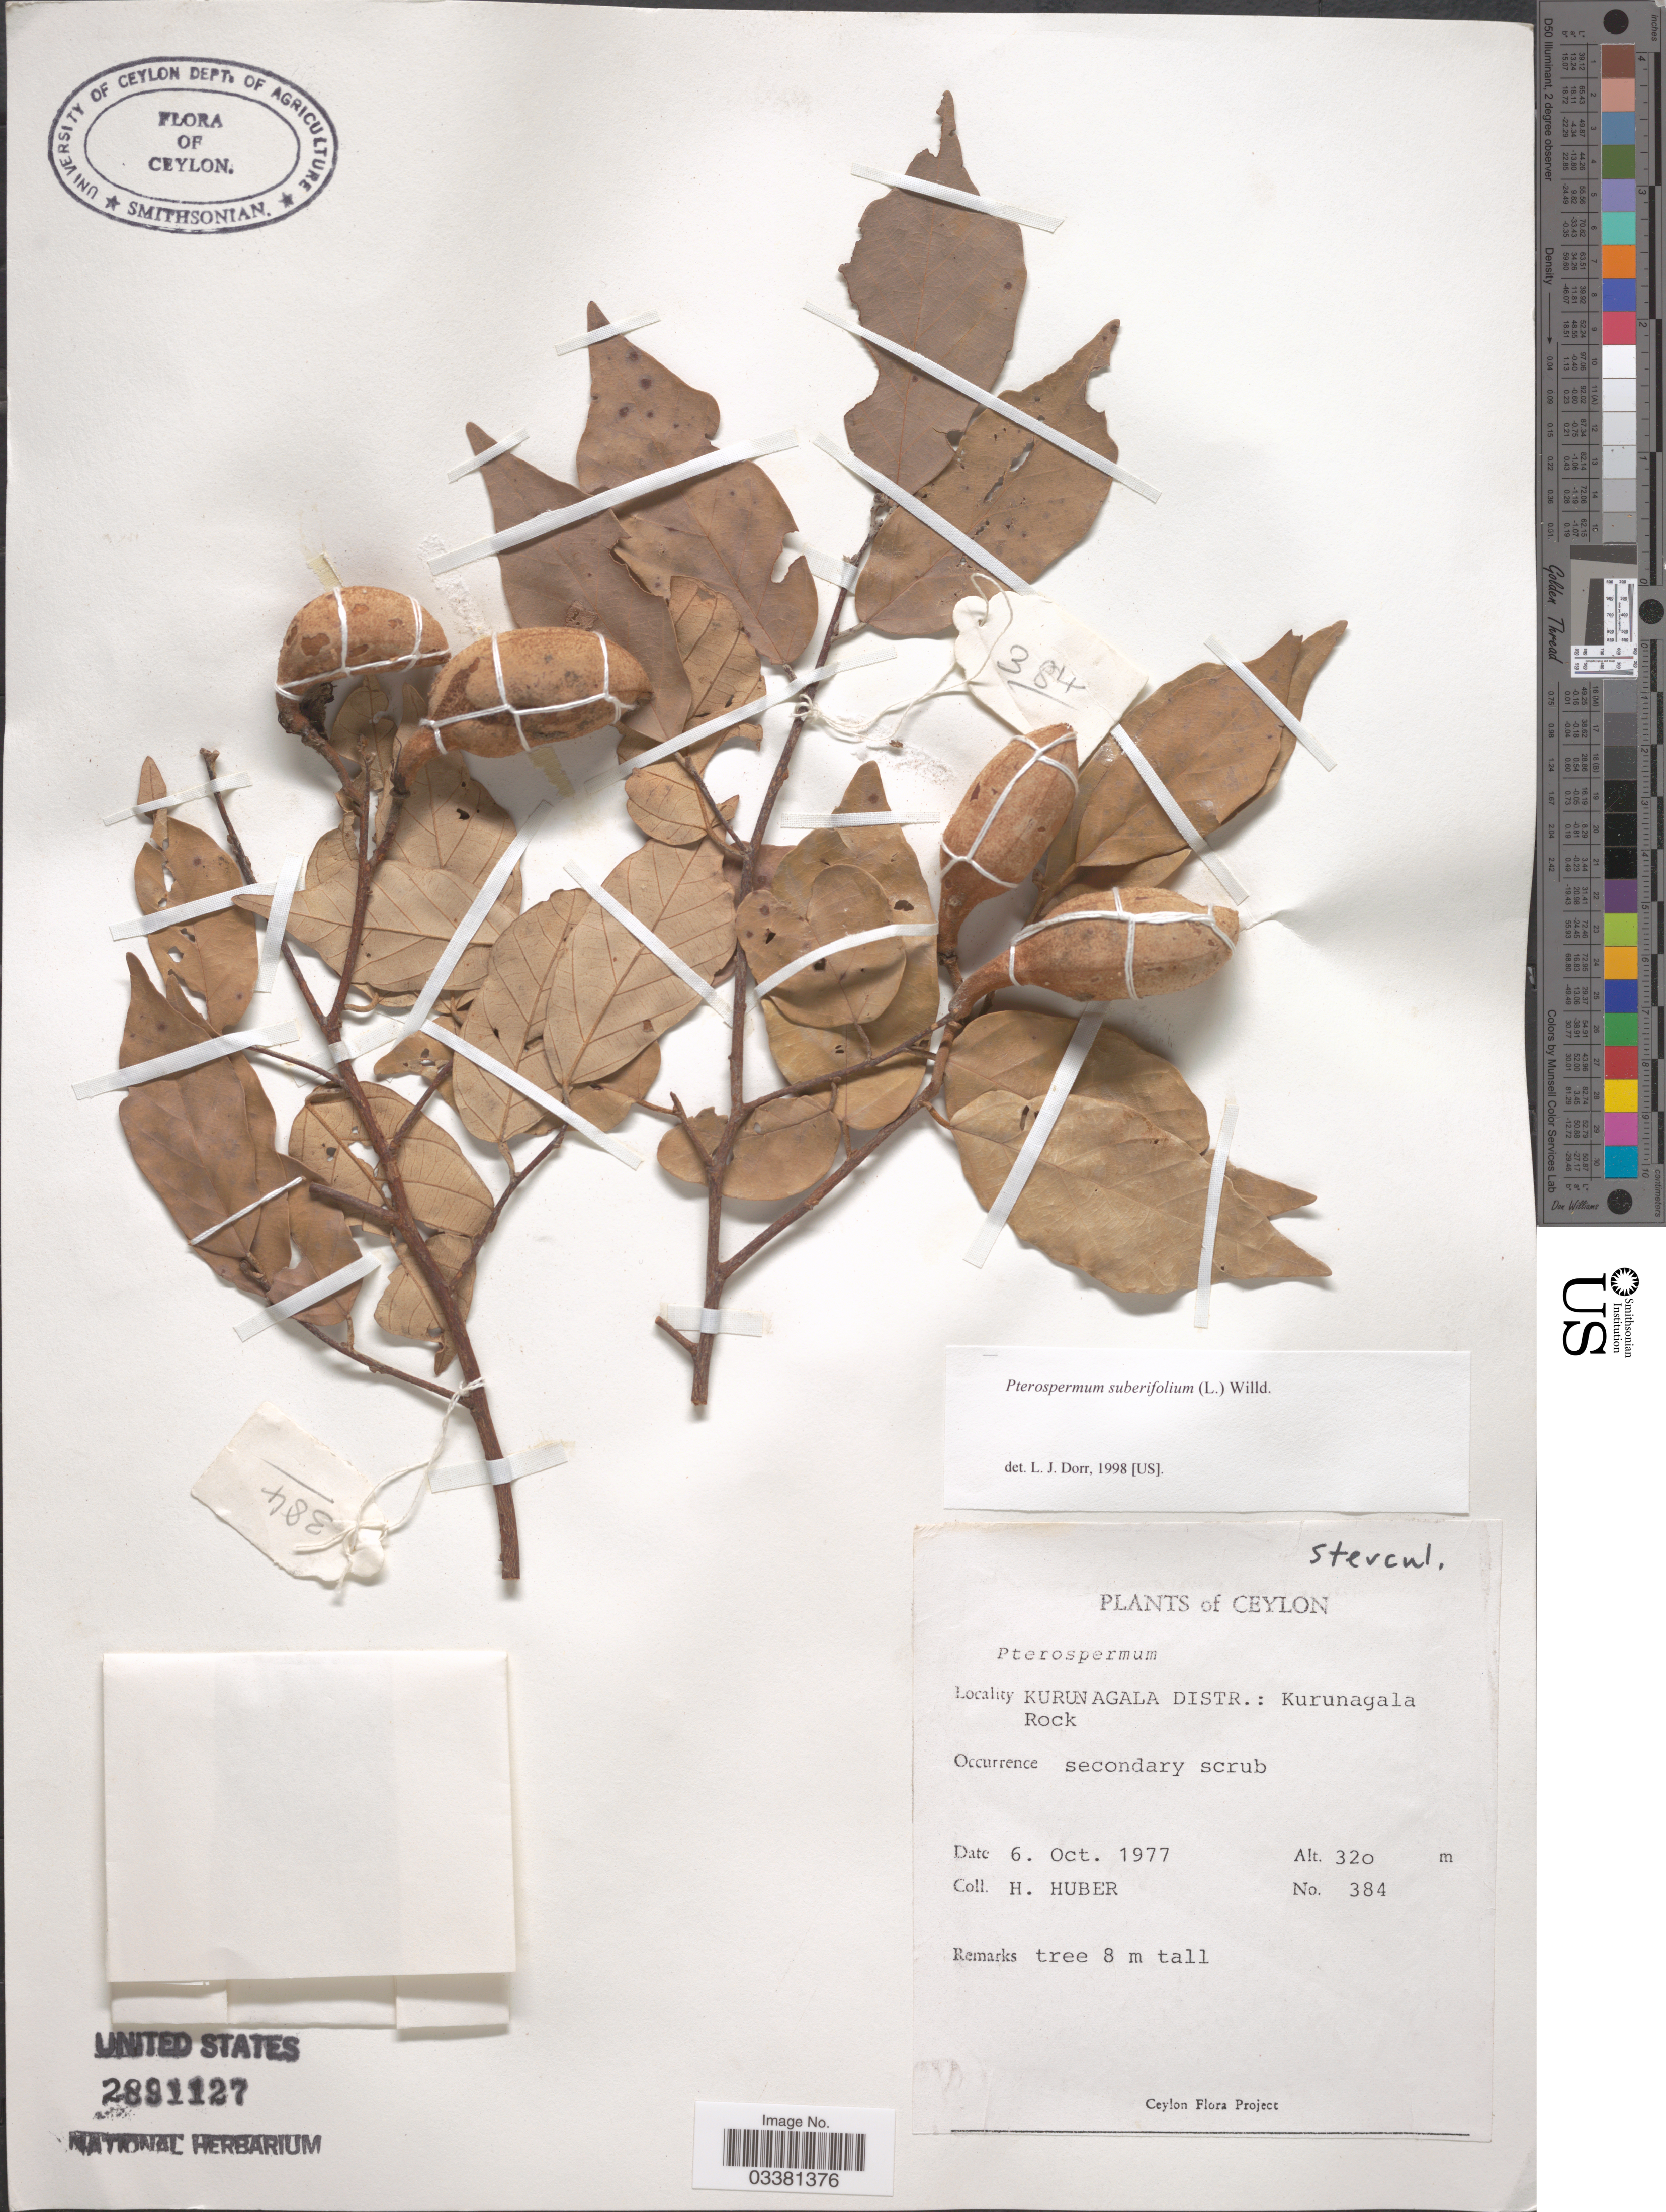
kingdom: Plantae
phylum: Tracheophyta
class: Magnoliopsida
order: Malvales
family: Malvaceae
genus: Pterospermum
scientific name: Pterospermum suberifolium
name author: (L.) Raeusch.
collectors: H. Huber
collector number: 384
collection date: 1977-10-06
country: Sri Lanka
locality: Ceylon. Kurunagala Distr.: Kurunagala Rock.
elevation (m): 320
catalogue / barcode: US 2891127